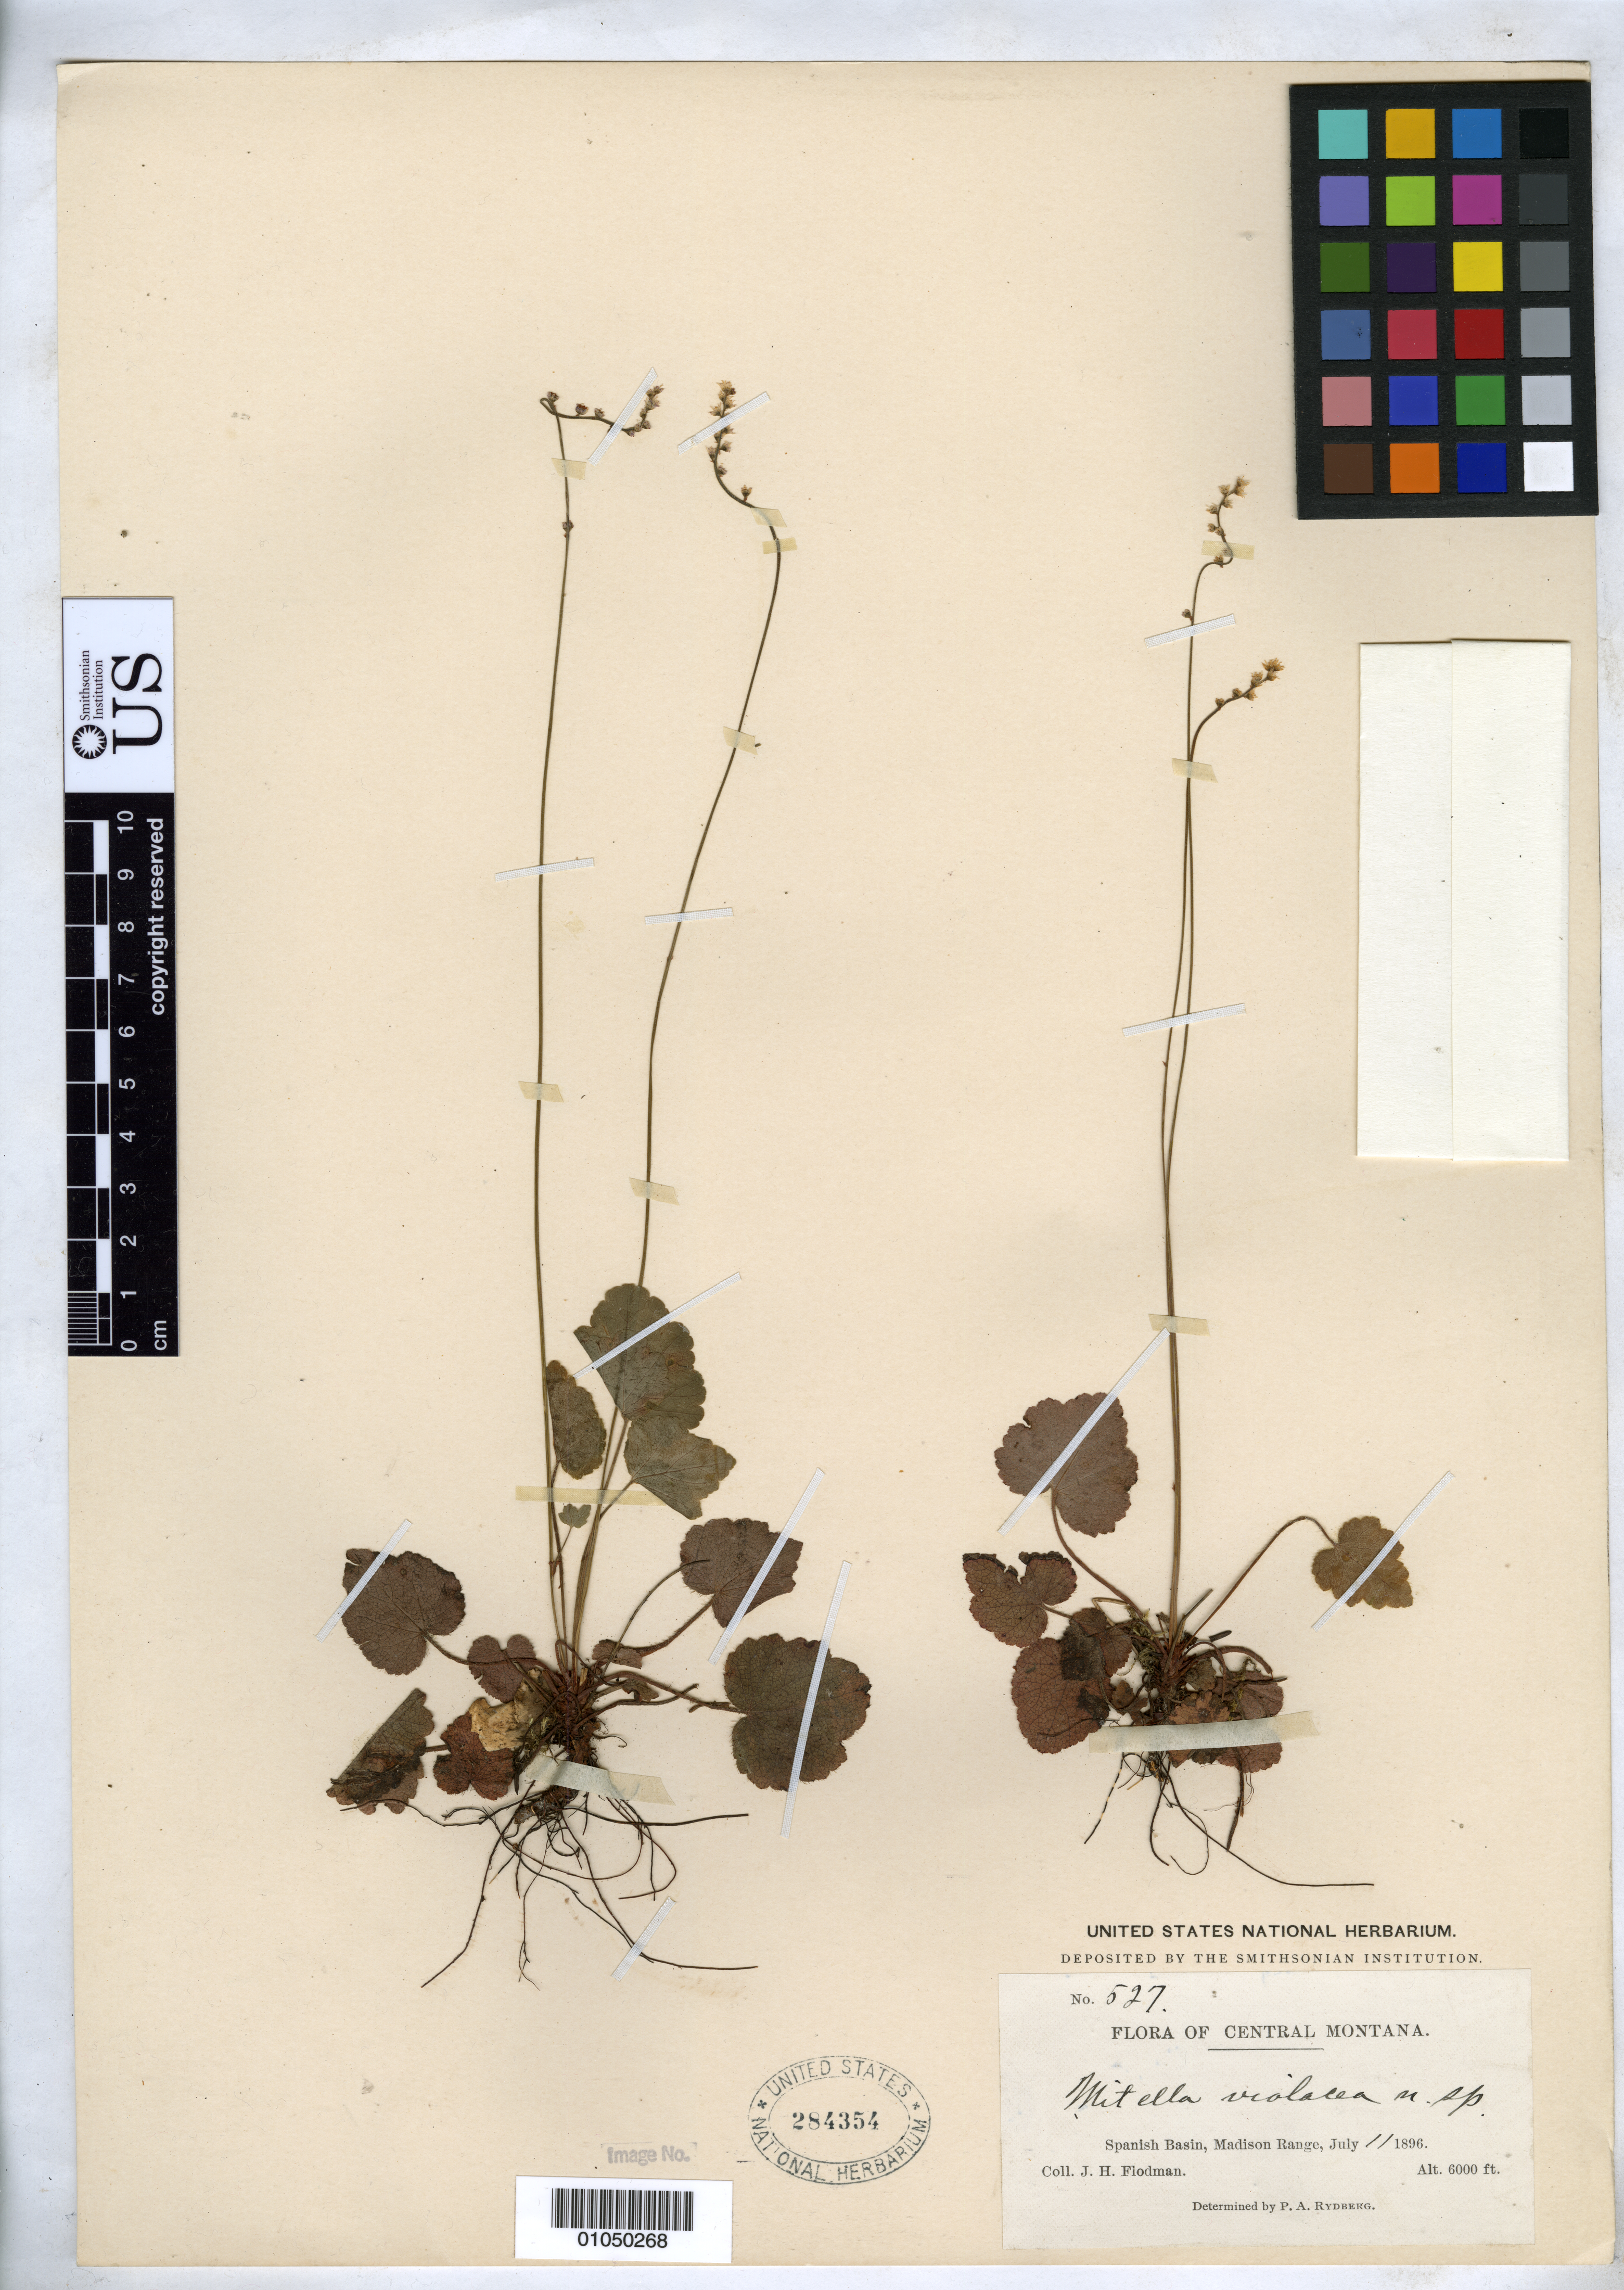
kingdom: Plantae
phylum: Tracheophyta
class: Magnoliopsida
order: Saxifragales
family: Saxifragaceae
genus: Mitella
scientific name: Mitella violacea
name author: Rydb.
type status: Isotype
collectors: J. Flodman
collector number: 527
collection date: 1896-07-11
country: United States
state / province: Montana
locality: Central Montana, Spanish Basin, Madison Range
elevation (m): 1829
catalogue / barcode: US 284354